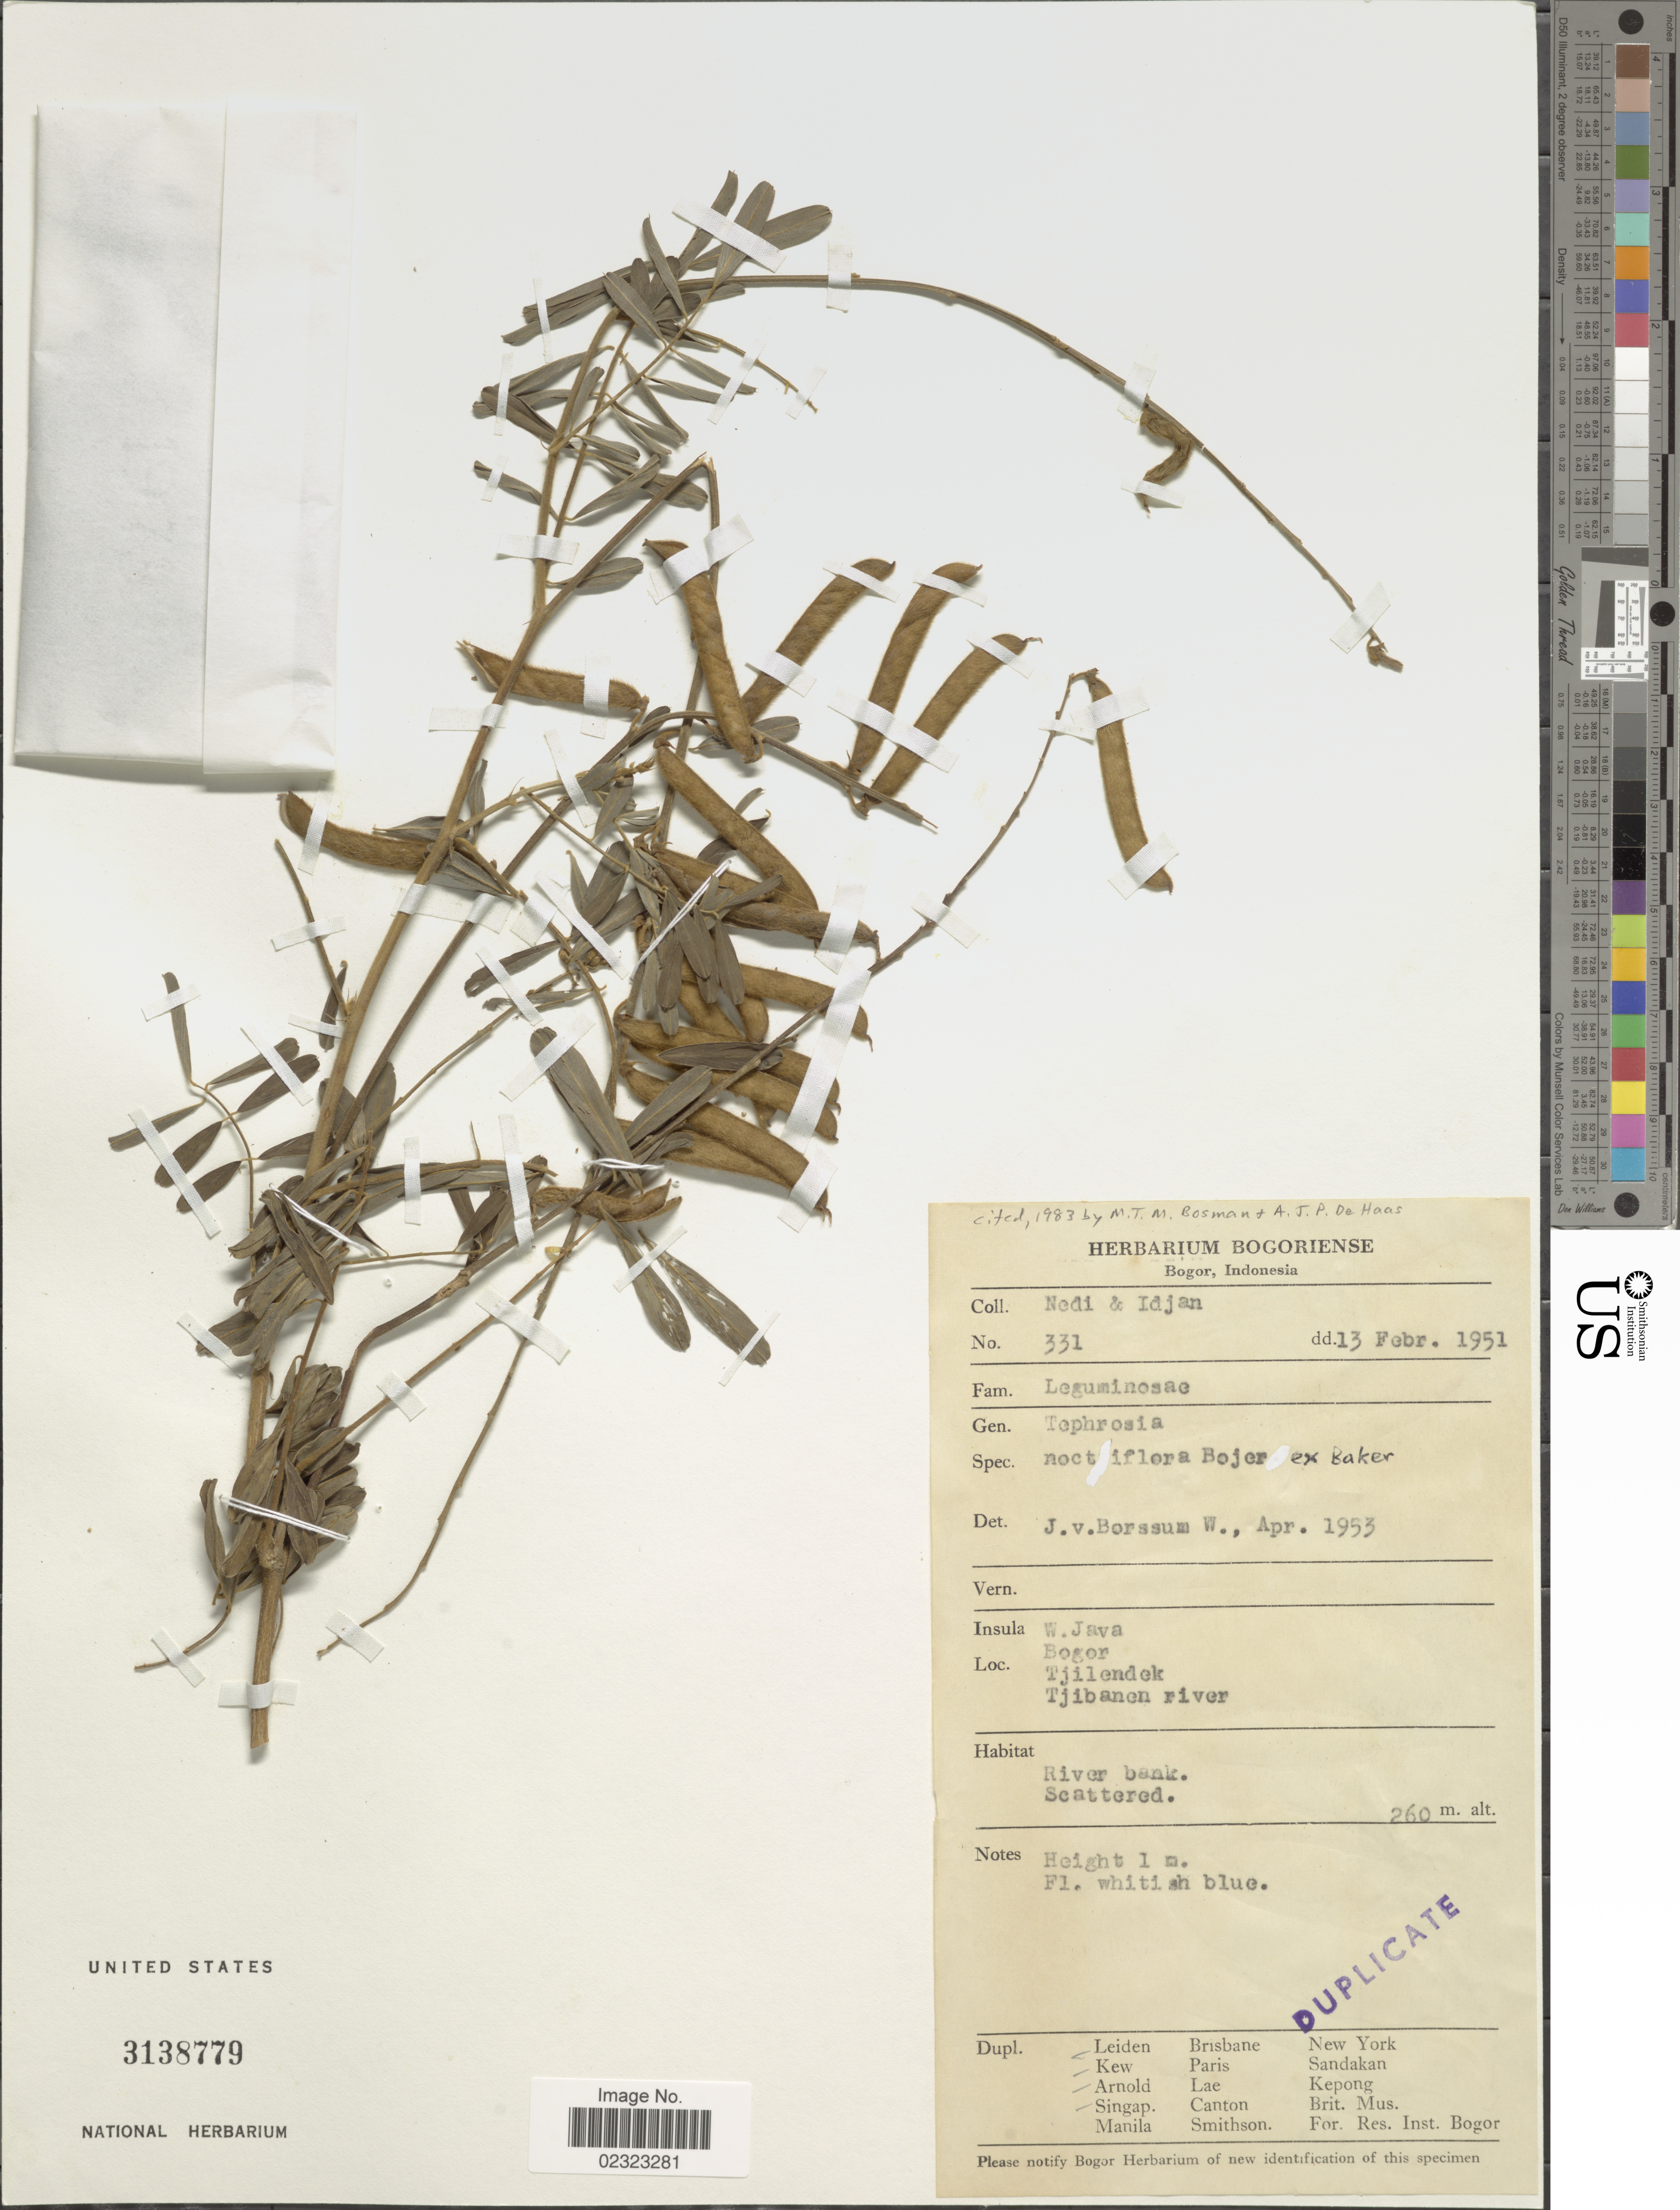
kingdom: Plantae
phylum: Tracheophyta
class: Magnoliopsida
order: Fabales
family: Fabaceae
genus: Tephrosia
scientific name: Tephrosia noctiflora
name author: Bojer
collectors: Nedi,-- & -. Idjan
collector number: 331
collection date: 1951-02-13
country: Indonesia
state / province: Java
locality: W. Java, Bogor, Tjilendek, Tjibanen river, river bank.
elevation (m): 260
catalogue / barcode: US 3138779